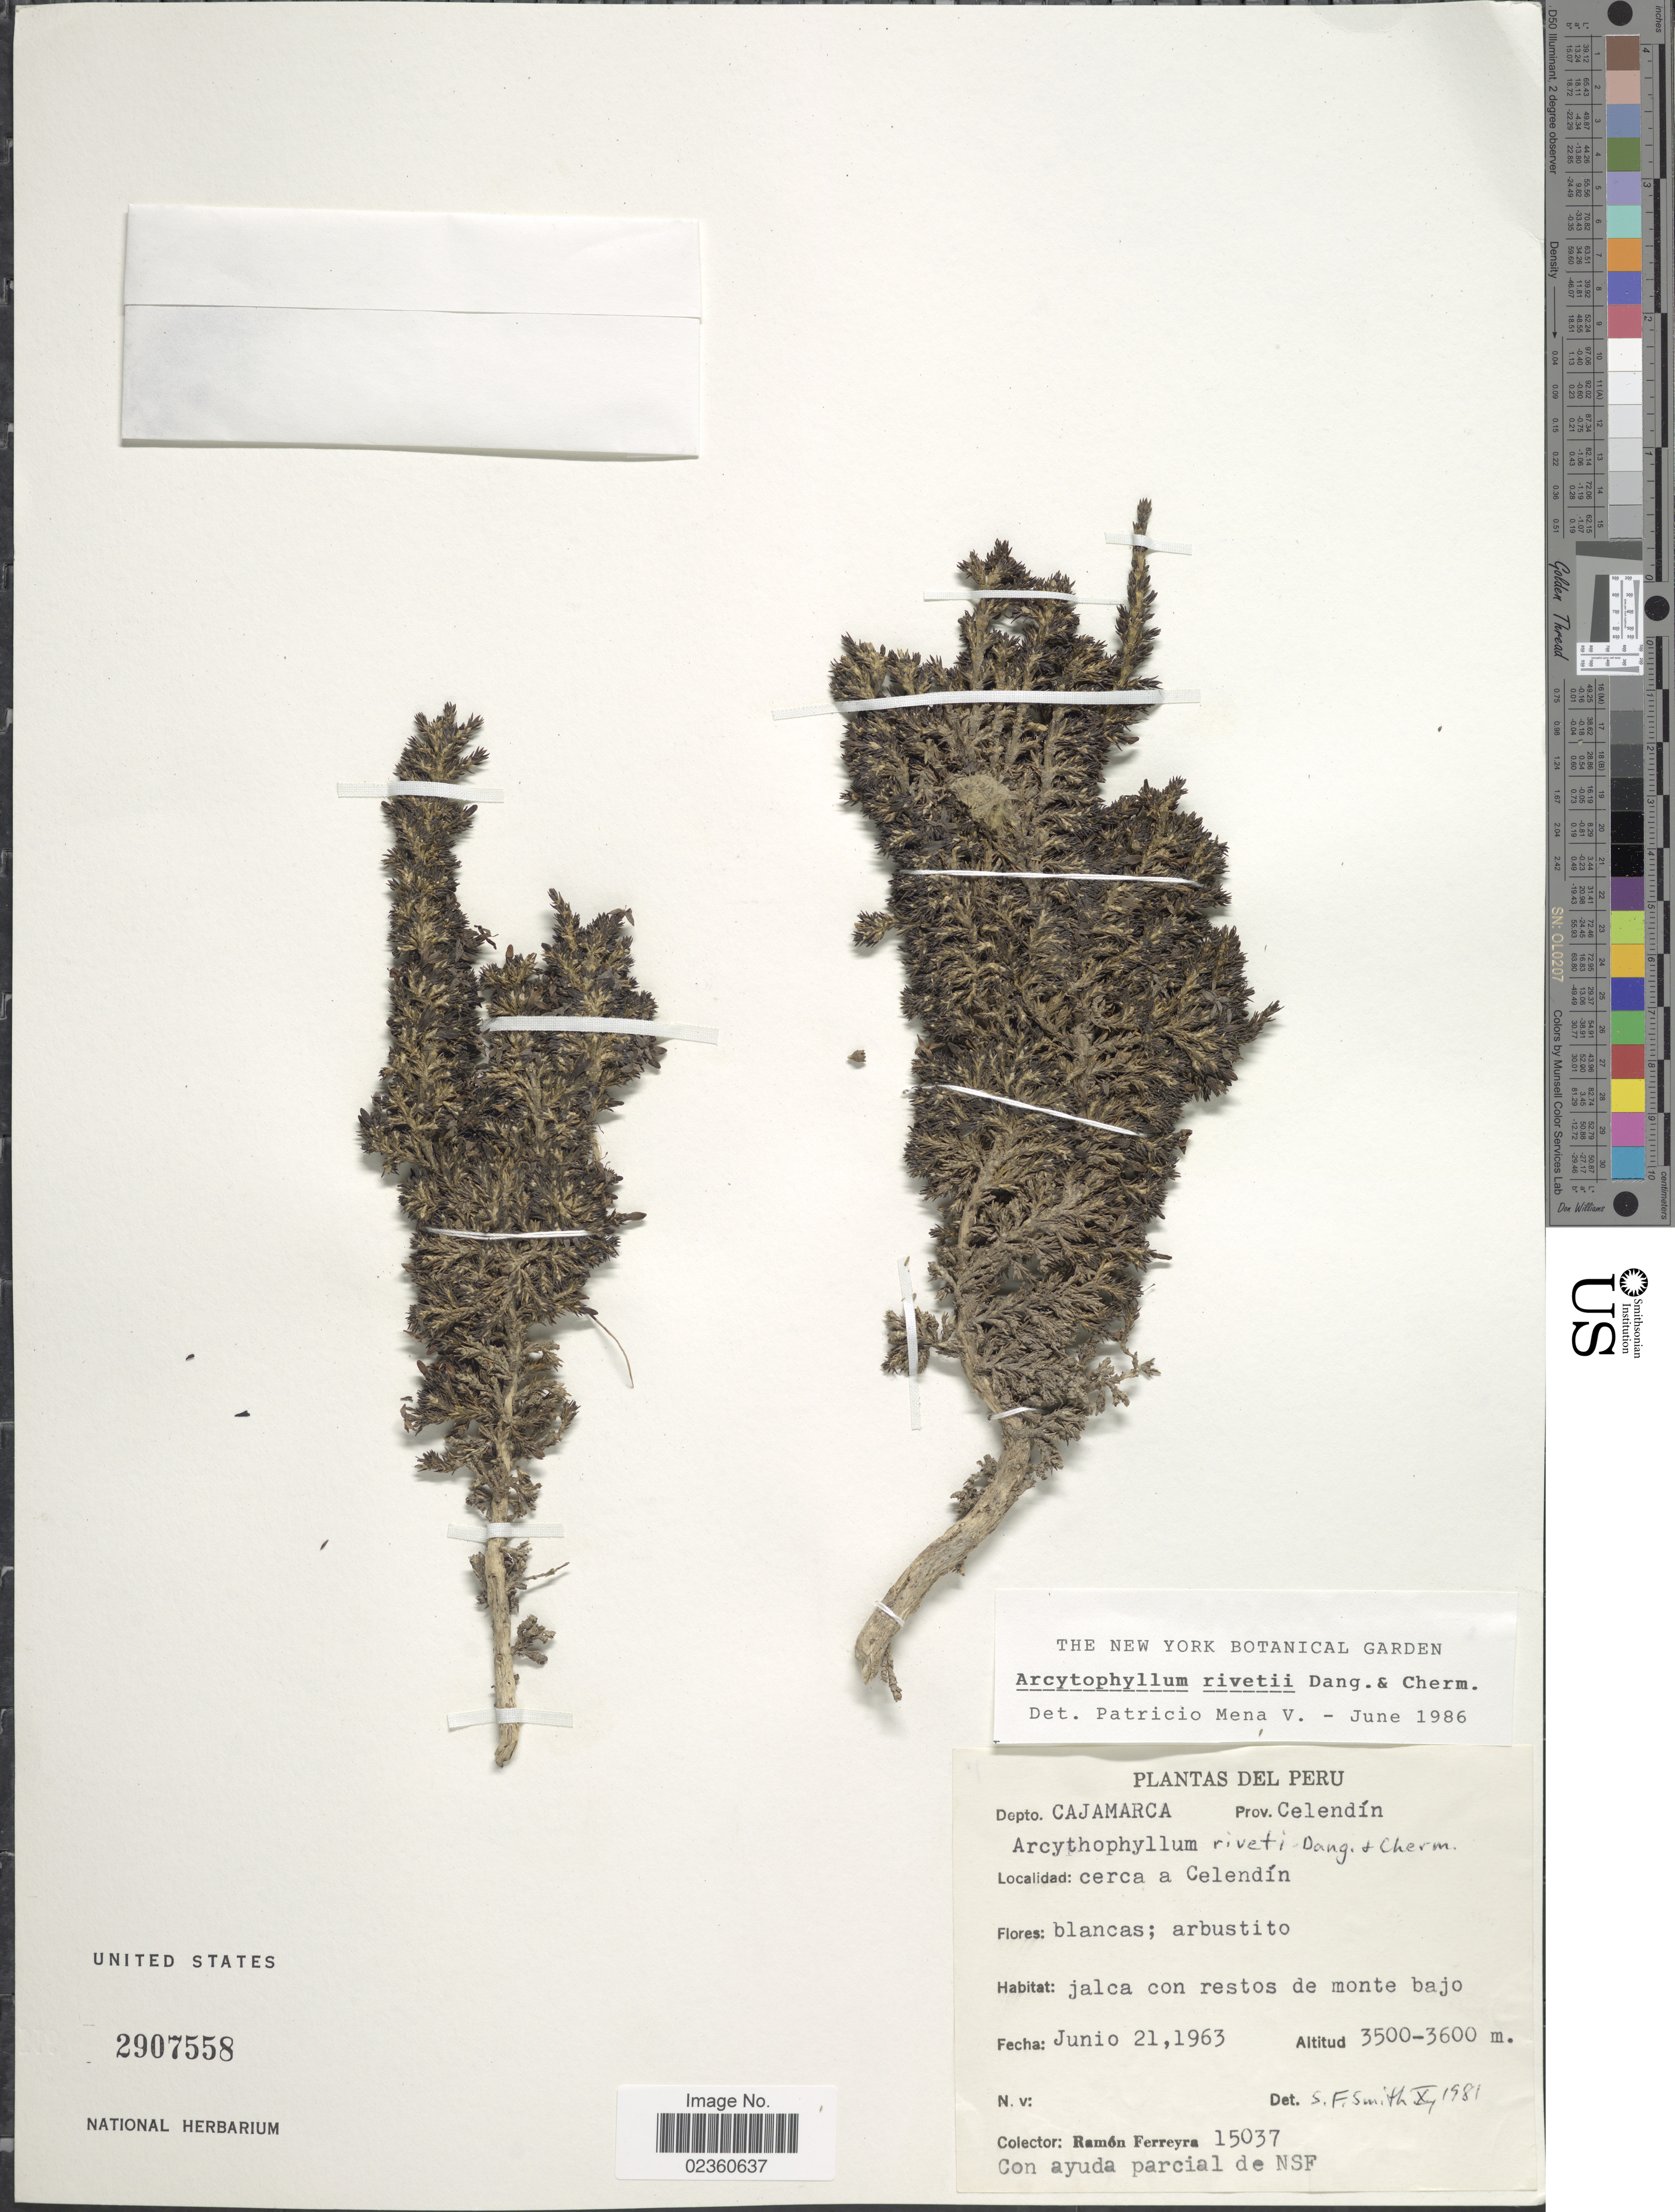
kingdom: Plantae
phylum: Tracheophyta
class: Magnoliopsida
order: Gentianales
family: Rubiaceae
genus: Arcytophyllum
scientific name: Arcytophyllum rivetii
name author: Danguy & Cherm.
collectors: R. A. Ferreyra & NSF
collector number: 15037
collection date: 1963-06-21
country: Peru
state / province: Cajamarca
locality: Depto. Cajamarca, Prov. Celendín, cerca a Celendín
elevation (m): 3500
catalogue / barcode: US 2907558